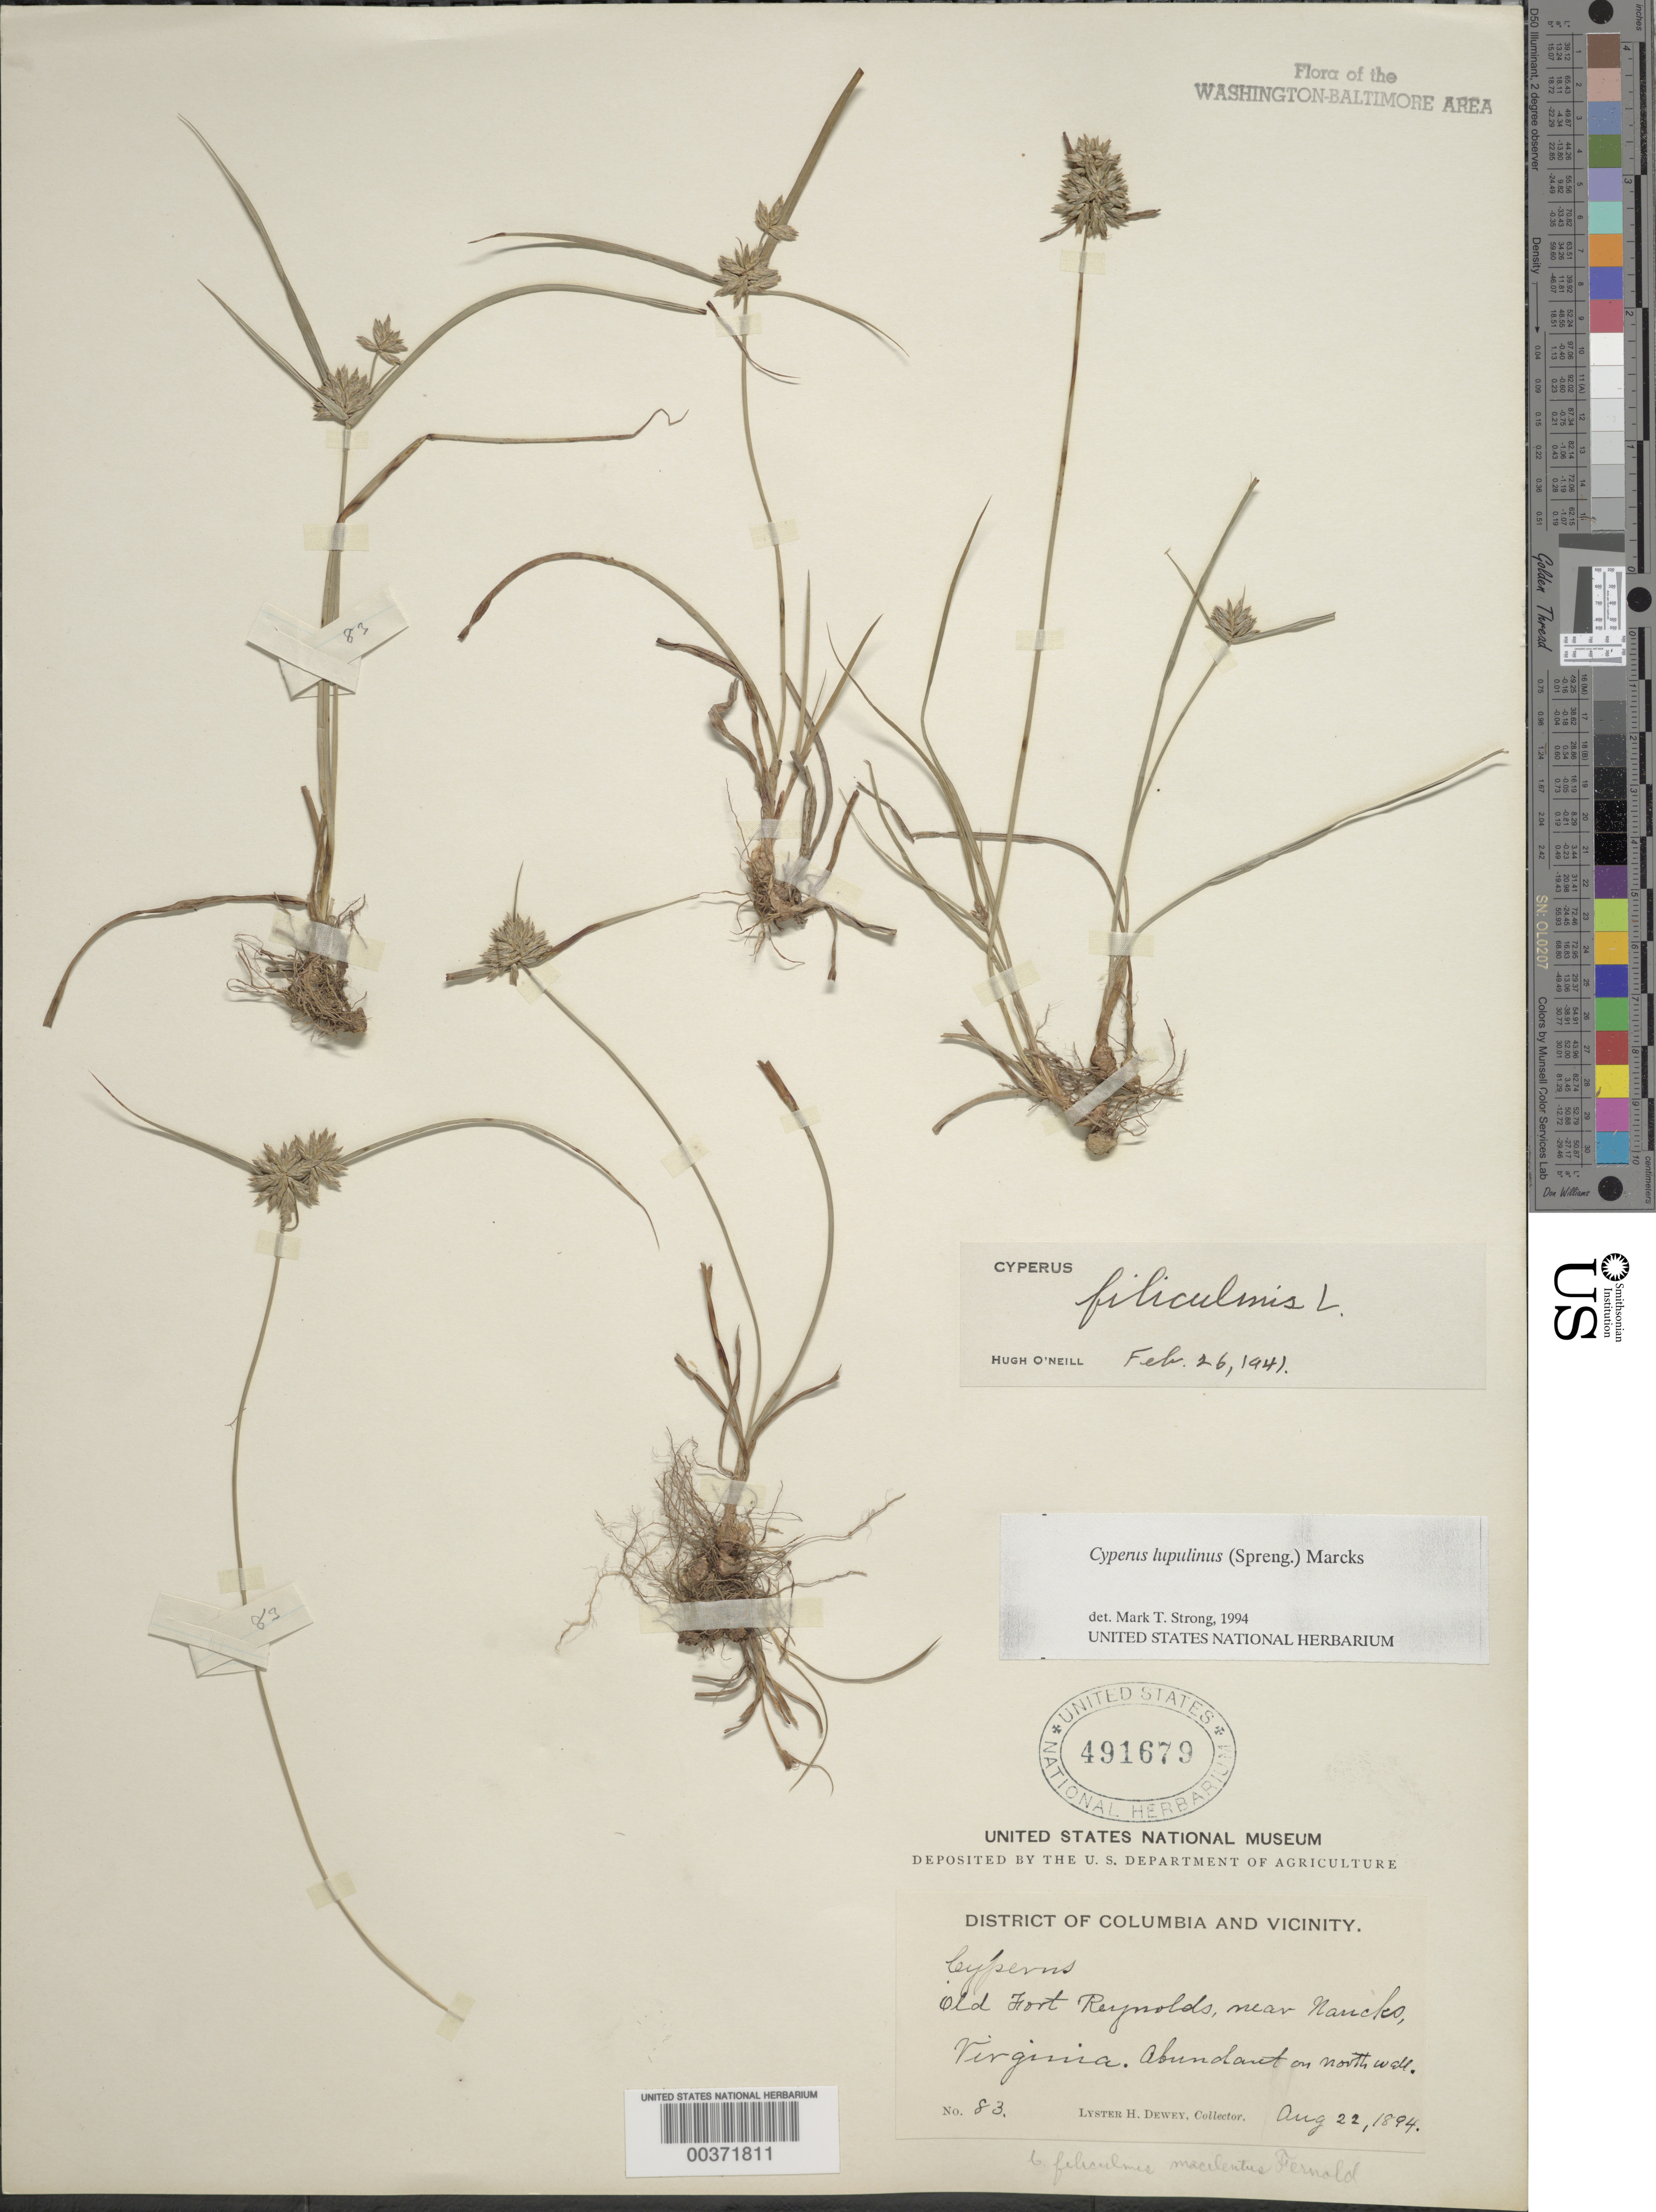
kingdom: Plantae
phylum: Tracheophyta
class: Liliopsida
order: Poales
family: Cyperaceae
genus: Cyperus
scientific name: Cyperus lupulinus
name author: (Spreng.) Marcks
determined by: O'Neill, Hugh T.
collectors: L. H. Dewey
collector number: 83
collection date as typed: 22 Aug 1894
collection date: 1894-08-22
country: United States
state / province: Virginia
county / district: Arlington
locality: Old Fort Reynolds, Naucks vicinity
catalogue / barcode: US 491679